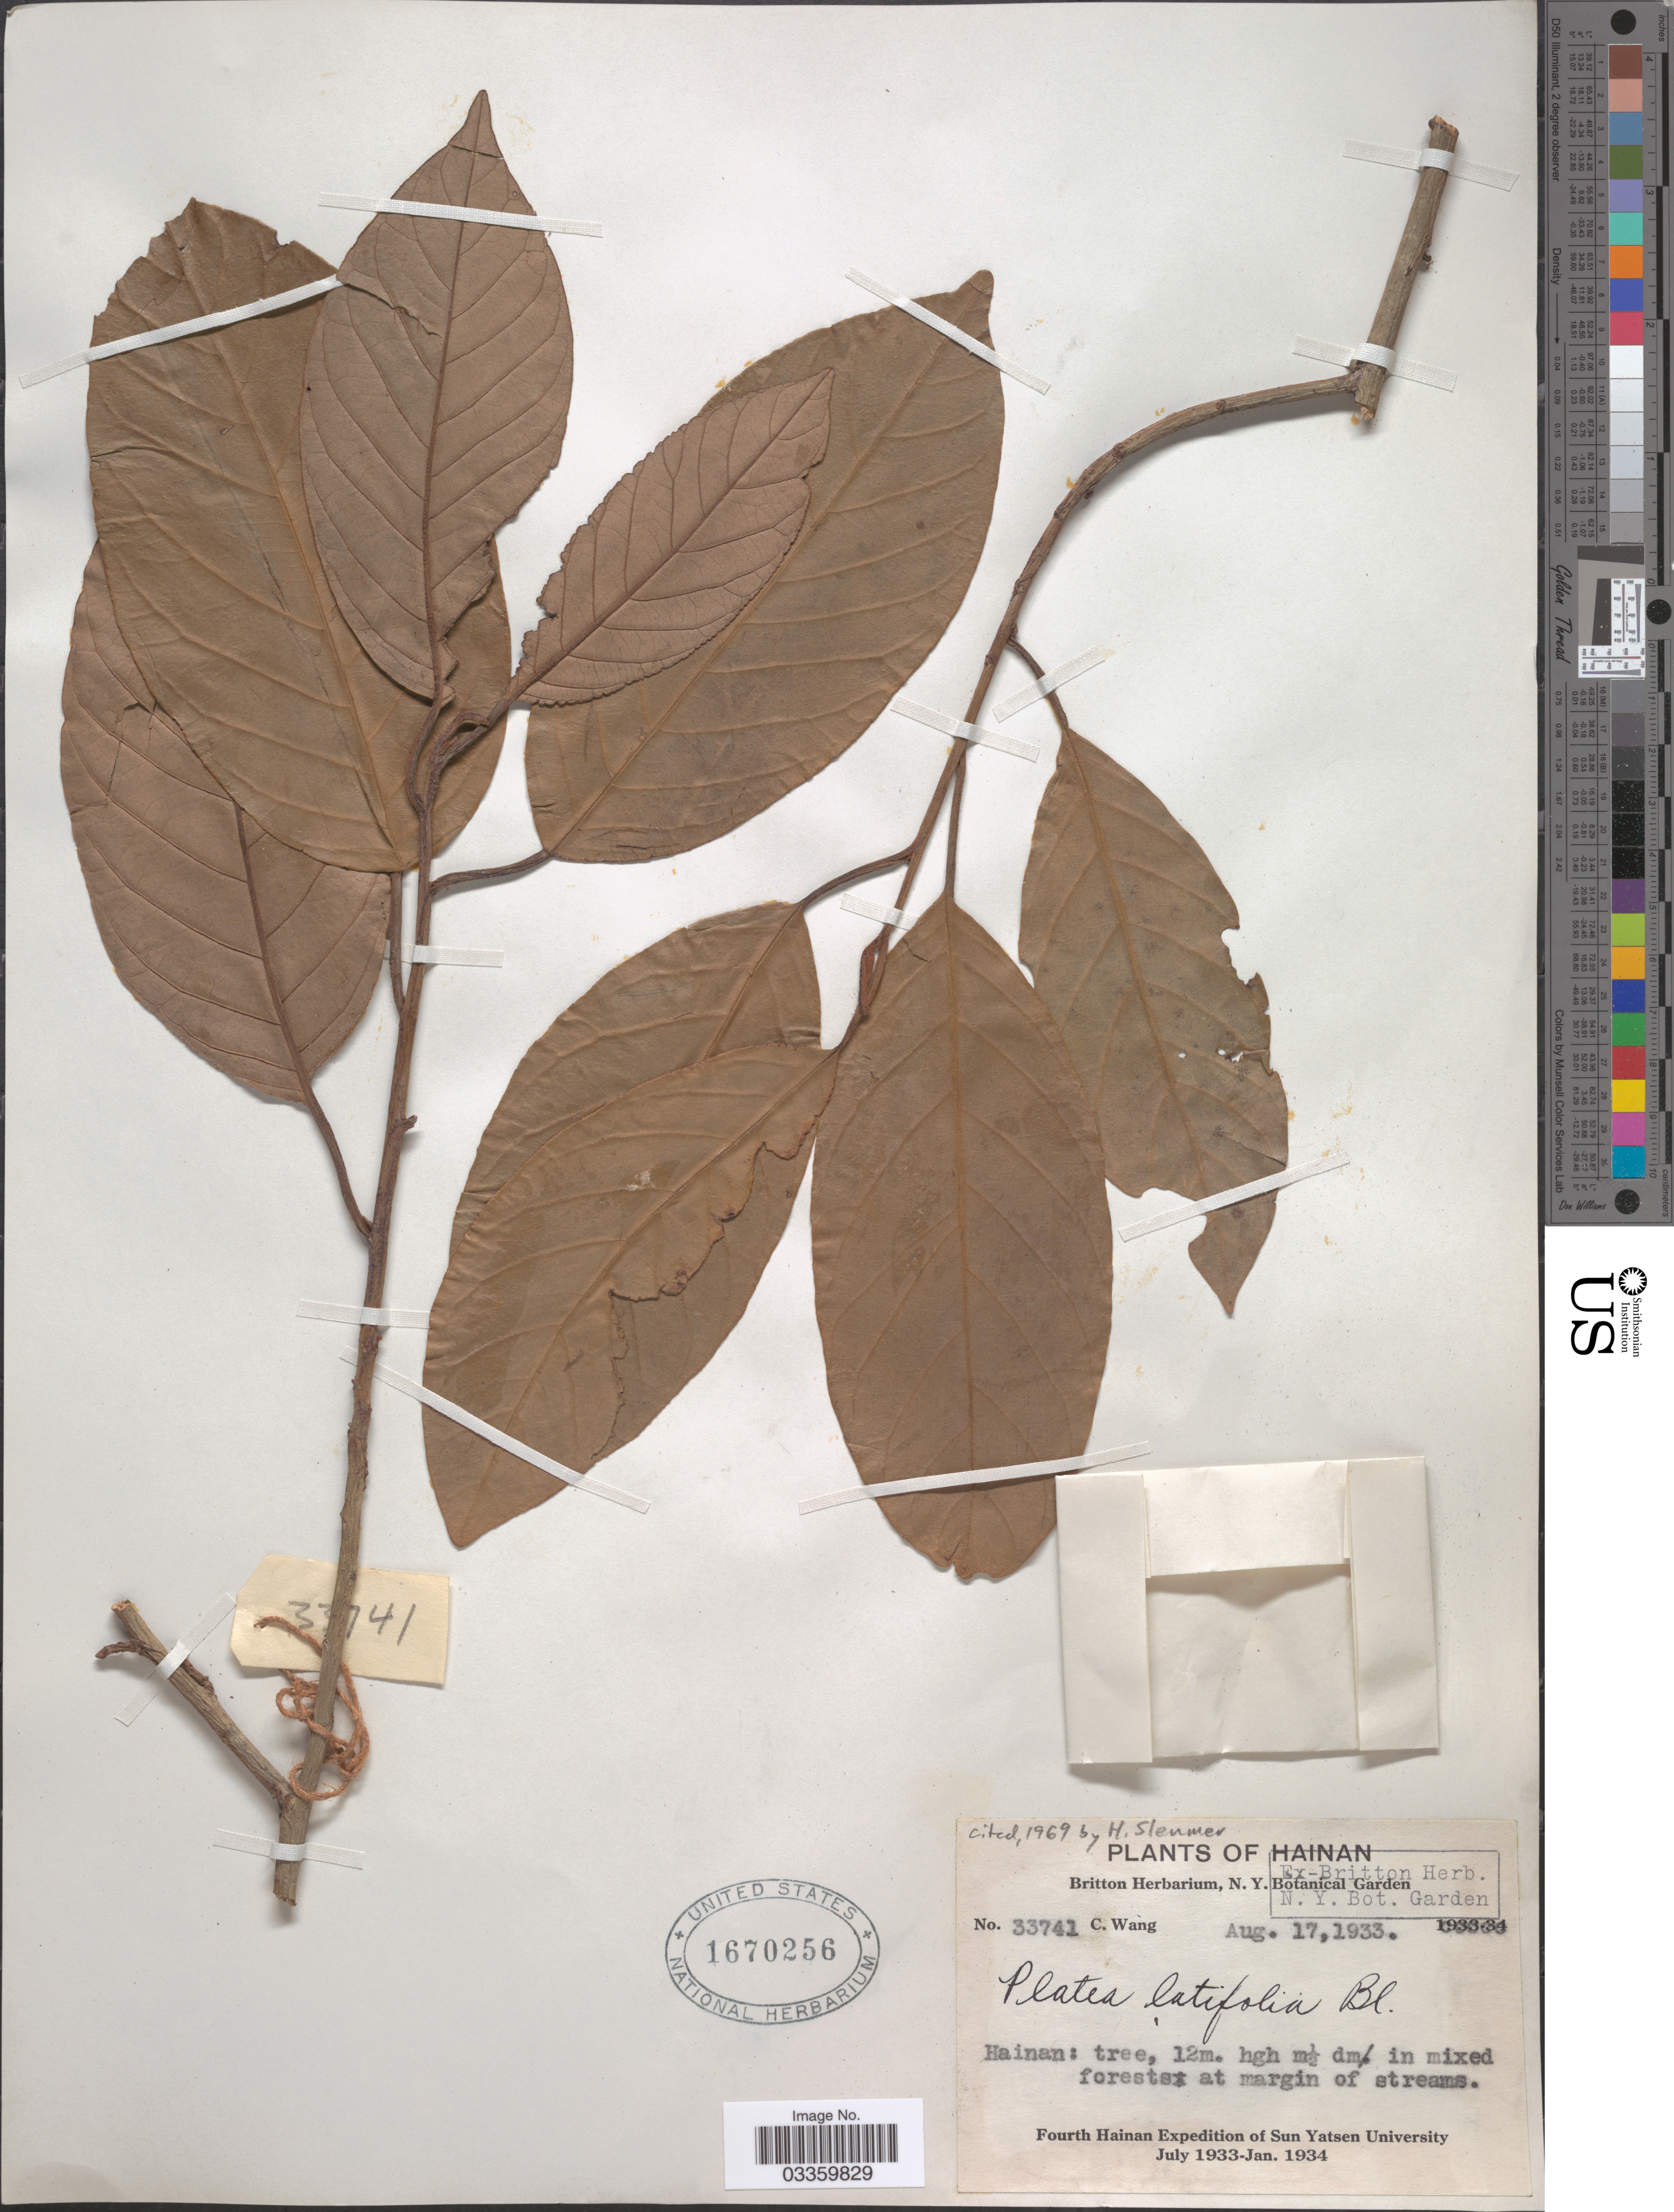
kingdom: Plantae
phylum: Tracheophyta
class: Magnoliopsida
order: Metteniusales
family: Metteniusaceae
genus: Platea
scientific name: Platea latifolia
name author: Blume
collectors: C. Wang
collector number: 33741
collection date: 1933-08-17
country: China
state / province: Hainan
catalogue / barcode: US 1670256